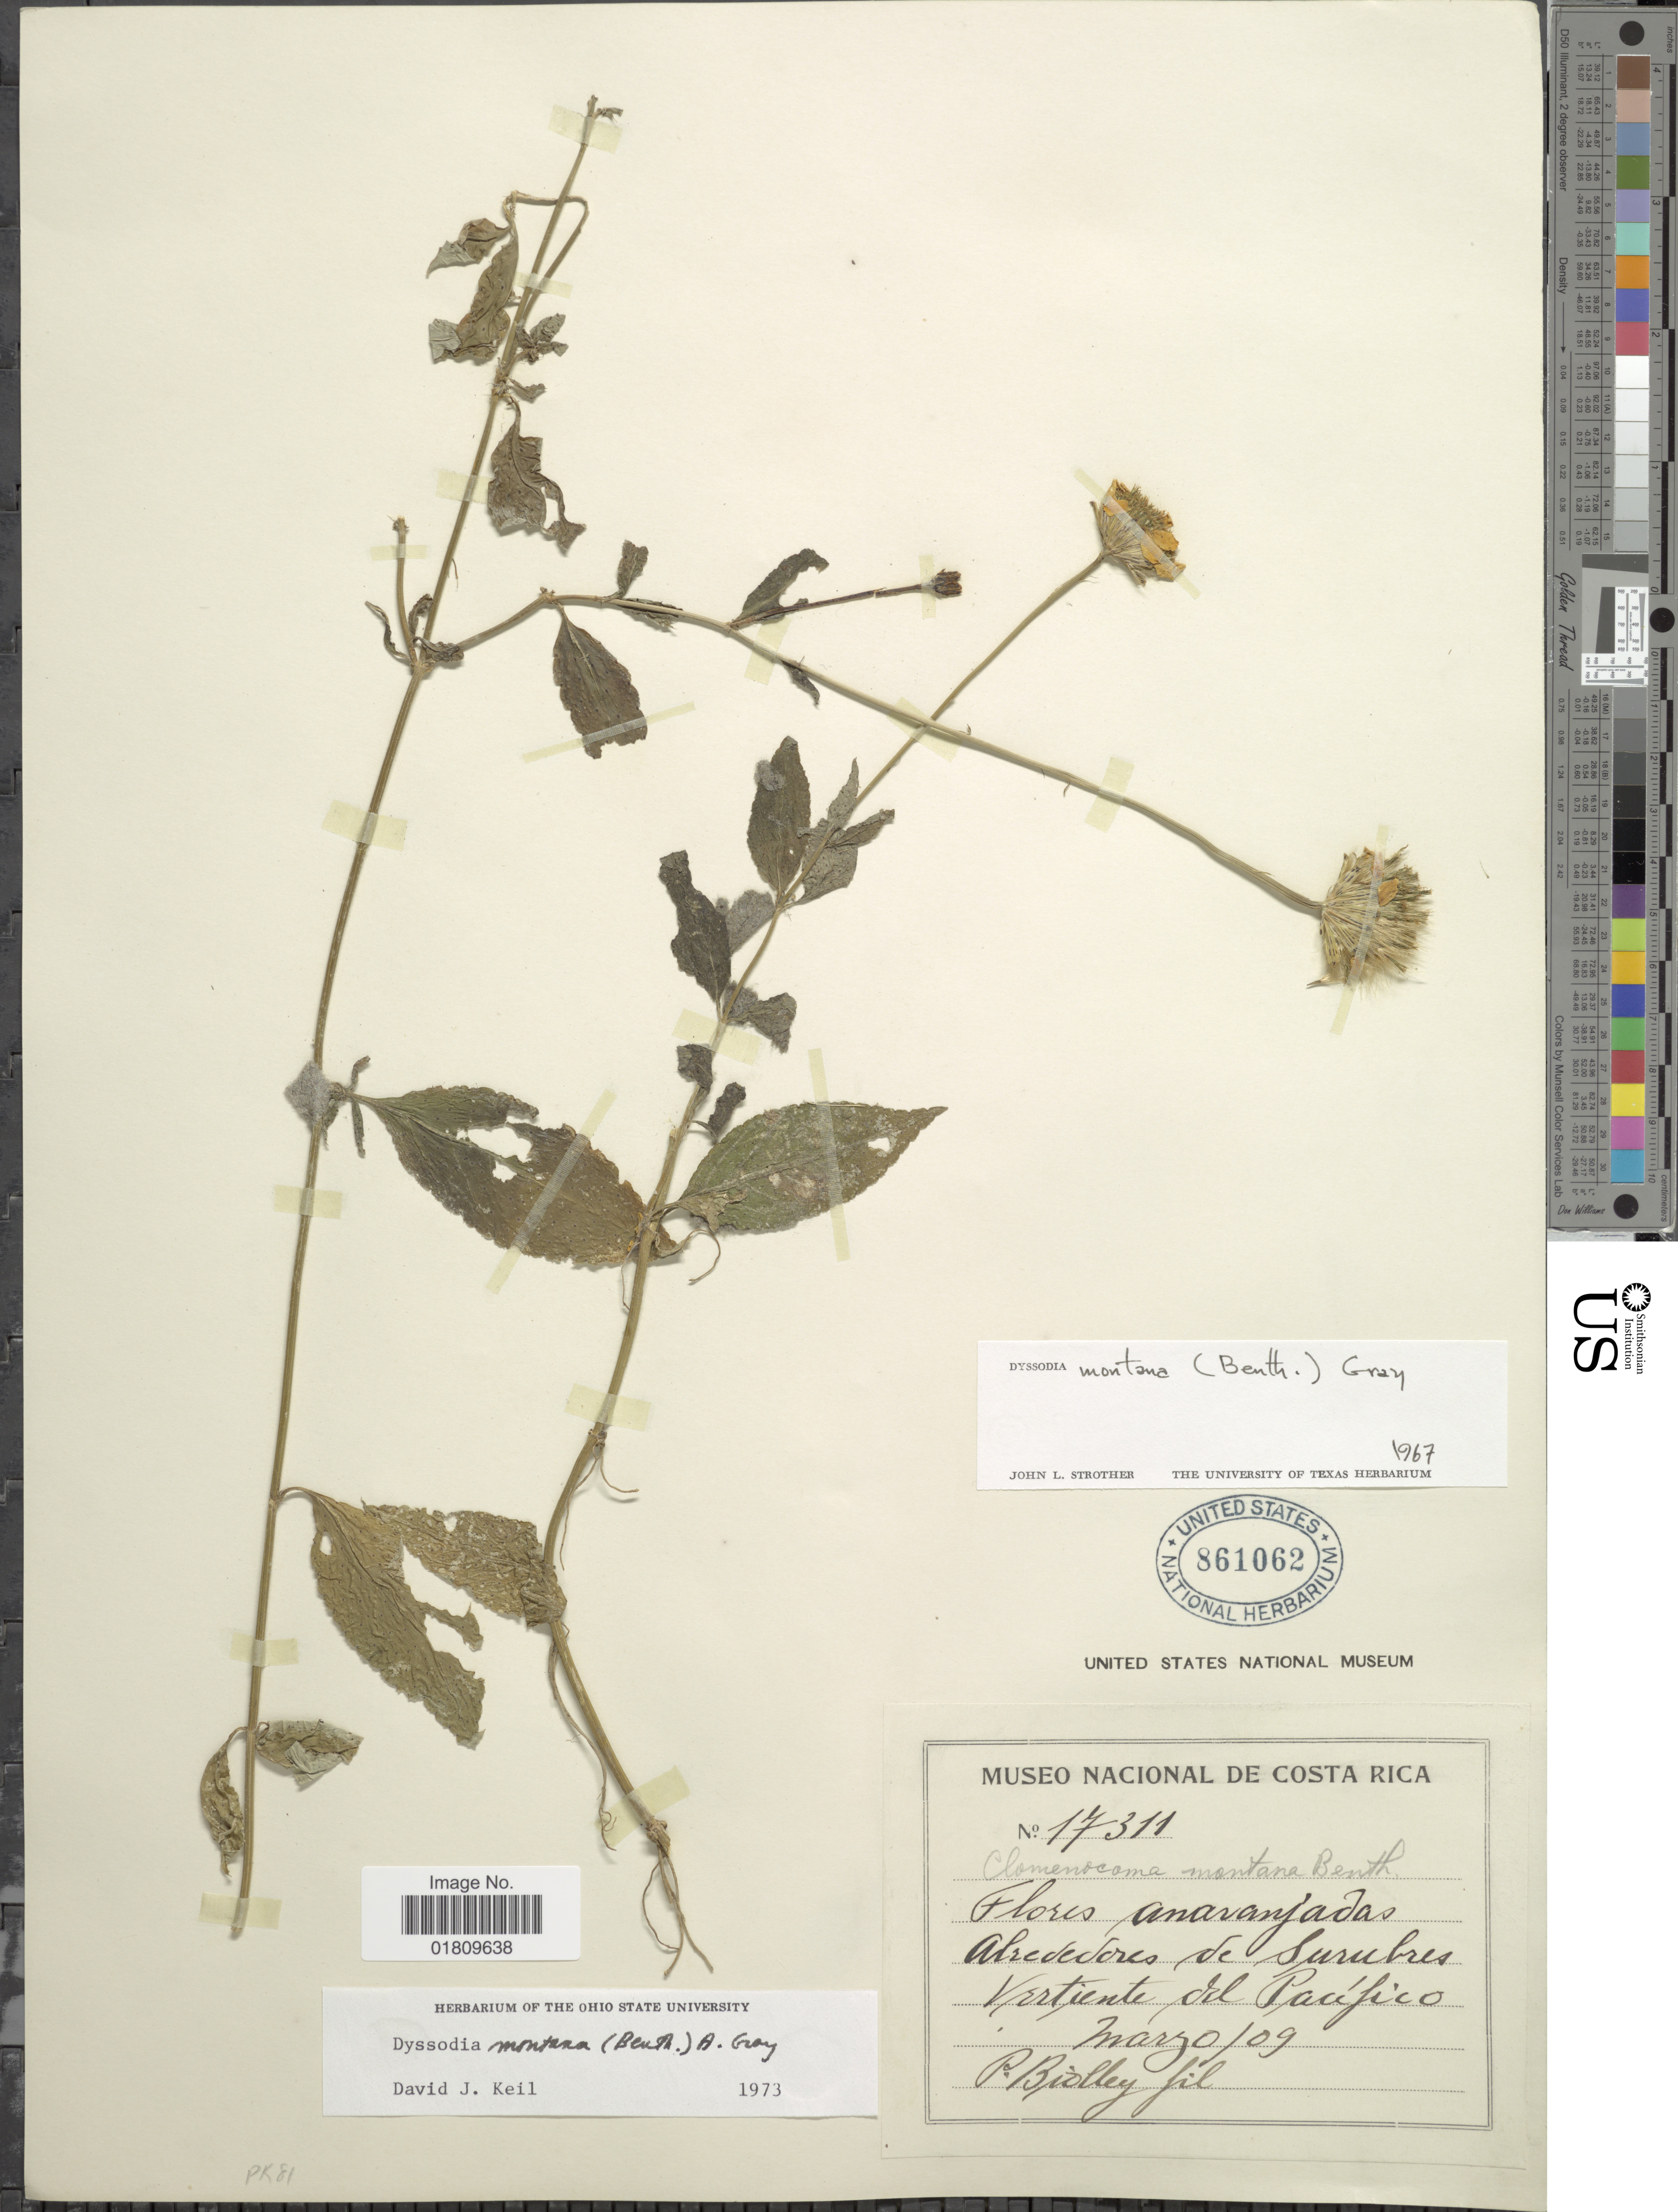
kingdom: Plantae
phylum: Tracheophyta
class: Magnoliopsida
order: Asterales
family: Asteraceae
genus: Dyssodia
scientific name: Dyssodia montana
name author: (Benth.) A. Gray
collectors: P. Biolley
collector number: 17311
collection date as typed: Transcribed d/m/y: /3/9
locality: Alrededores de Surubres, Vertiente del Pacífico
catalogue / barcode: US 861062